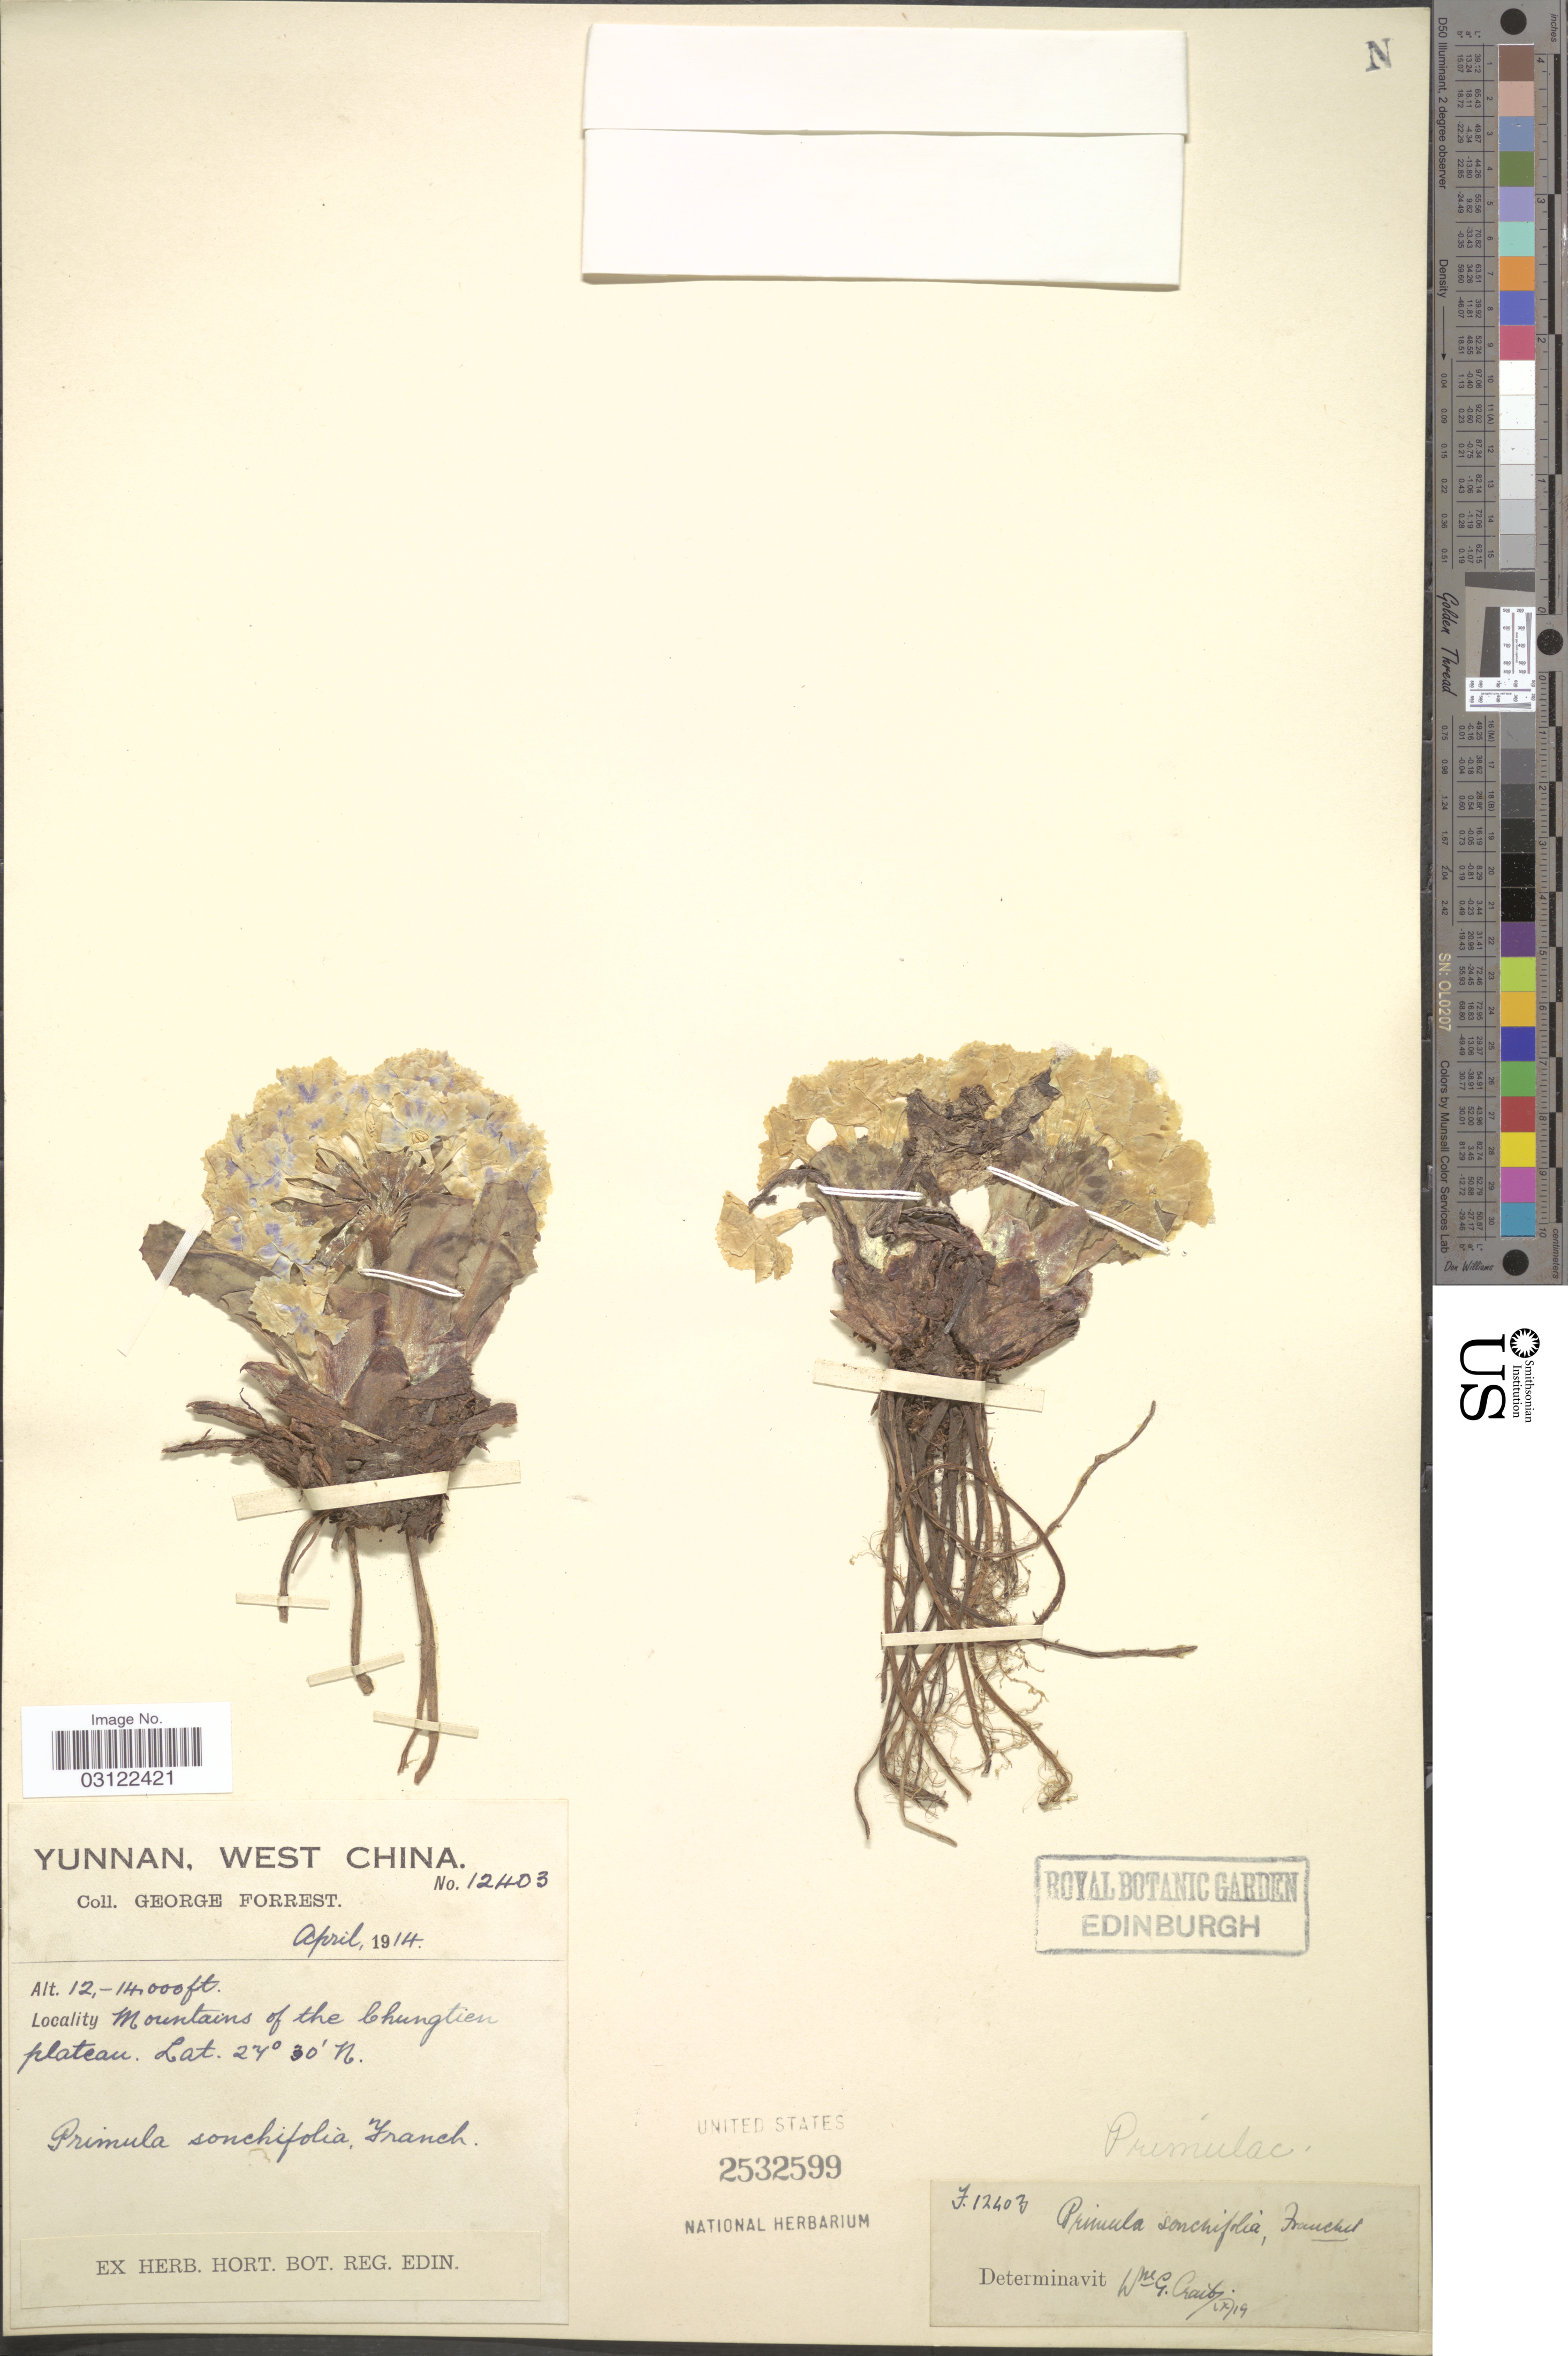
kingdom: Plantae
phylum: Tracheophyta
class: Magnoliopsida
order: Ericales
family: Primulaceae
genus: Primula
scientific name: Primula sonchifolia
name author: Franch.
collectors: G. Forrest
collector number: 12403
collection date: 1914-04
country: China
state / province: Yunnan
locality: West China. Mountains of the Chungtien plateau.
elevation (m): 3658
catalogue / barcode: US 2532599